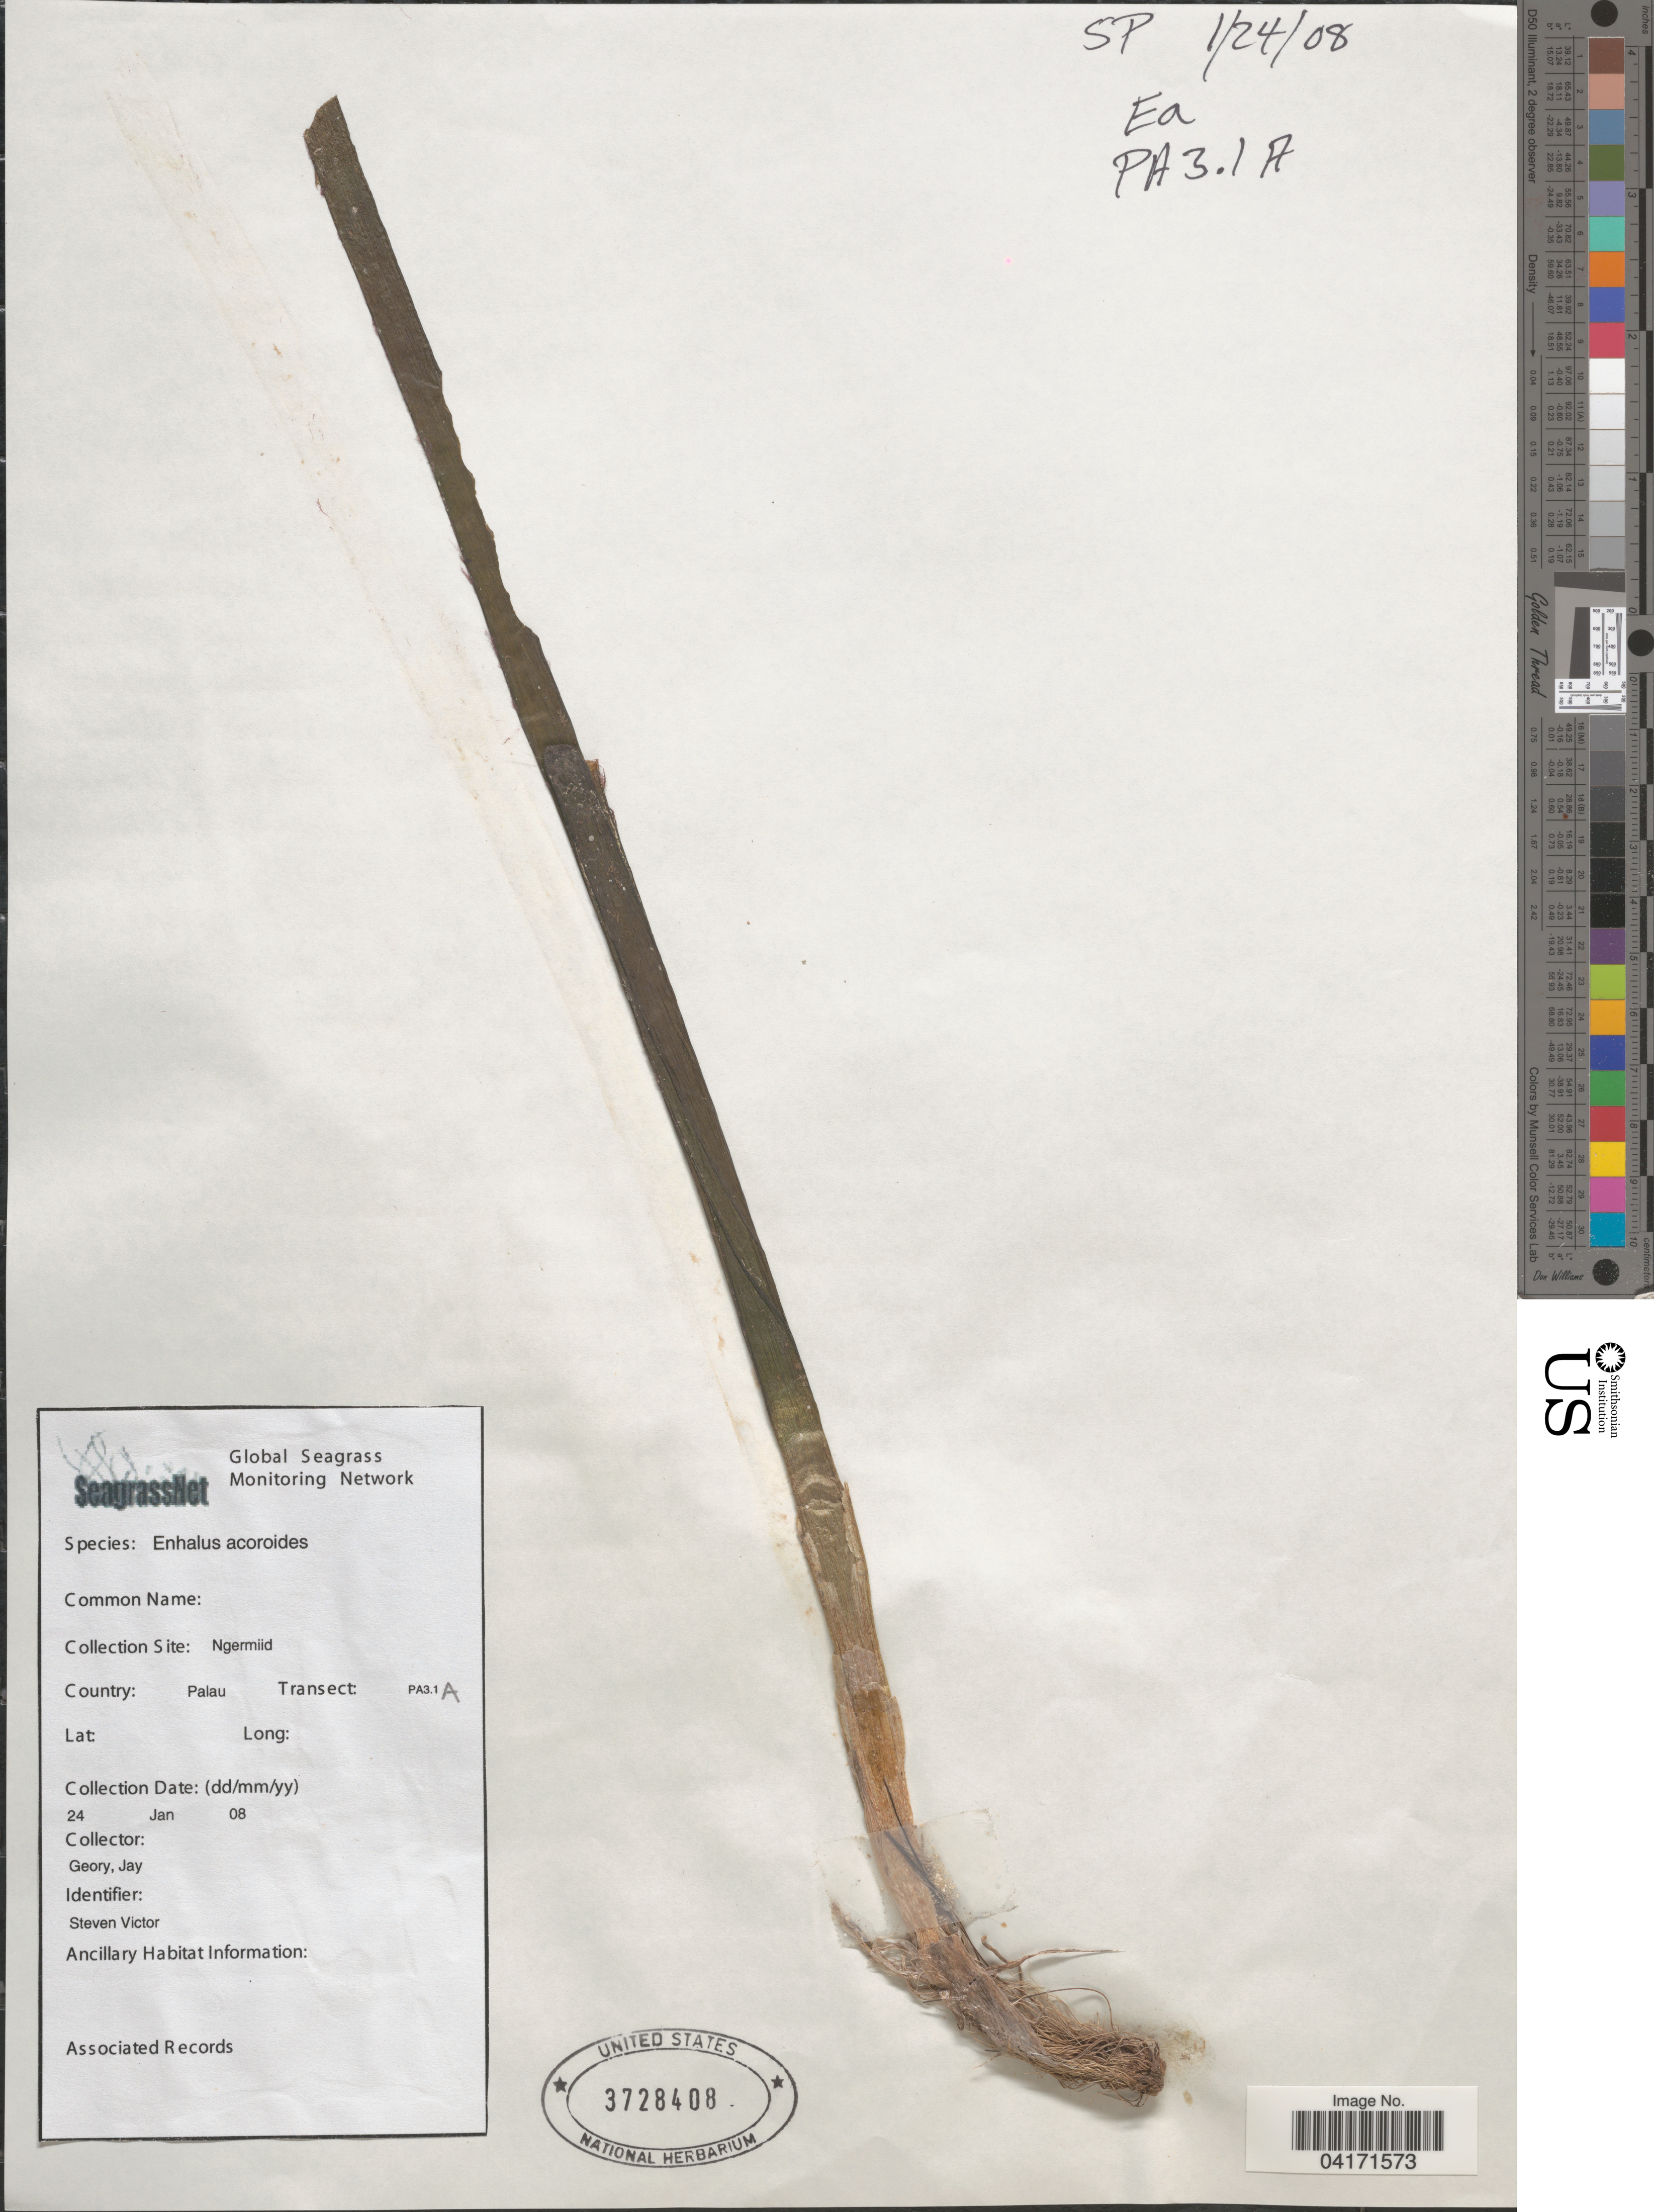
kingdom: Plantae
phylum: Tracheophyta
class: Liliopsida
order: Alismatales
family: Hydrocharitaceae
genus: Enhalus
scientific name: Enhalus acoroides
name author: (L. f.) Royle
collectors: Geor & Jay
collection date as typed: Transcribed d/m/y: 24/1/8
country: Palau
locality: Ngermiid. Palau. Transect: PA3.1 A.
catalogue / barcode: US 3728408